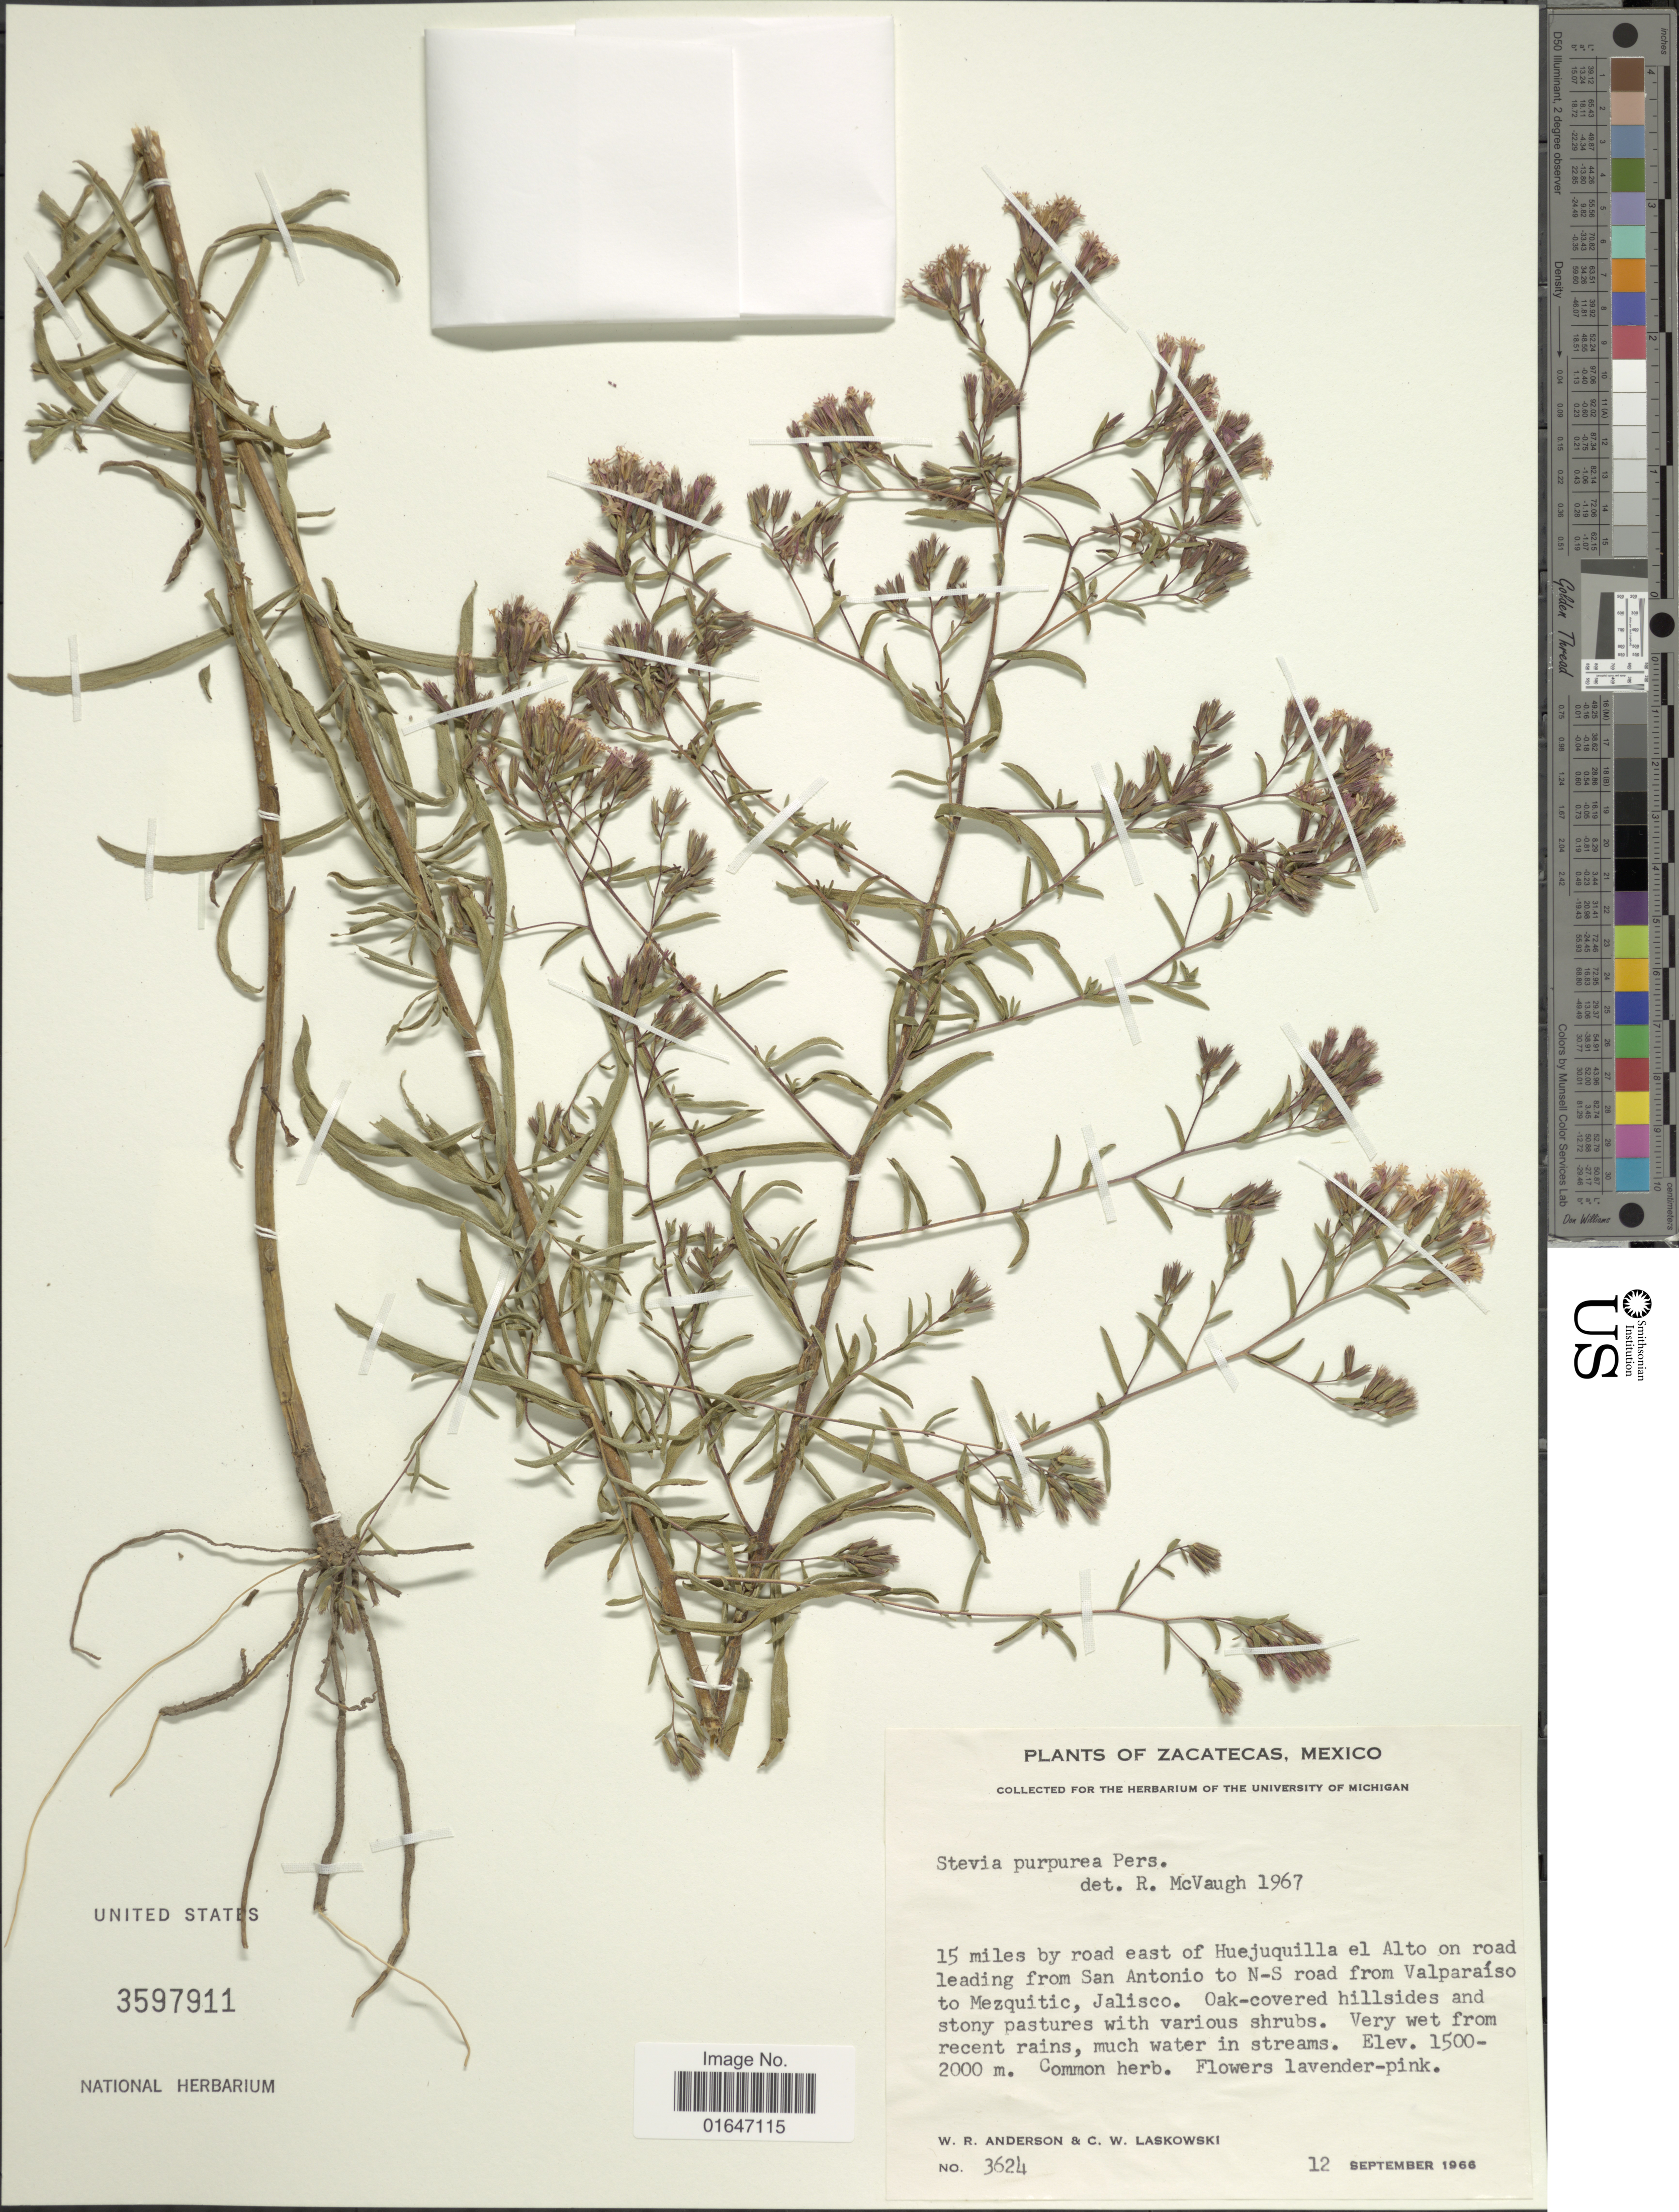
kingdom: Plantae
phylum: Tracheophyta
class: Magnoliopsida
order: Asterales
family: Asteraceae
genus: Stevia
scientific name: Stevia porphyrea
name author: McVaugh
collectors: W. Anderson & C. Laskowski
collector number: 3624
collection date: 1966-09-12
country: Mexico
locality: Zacatecas, 15 miles by road east of Huejuquilla el Alto on road leading from San Antonio to N -S road from Valparaiso to Mezquitic, Jalisco.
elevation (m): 1500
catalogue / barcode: US 3597911